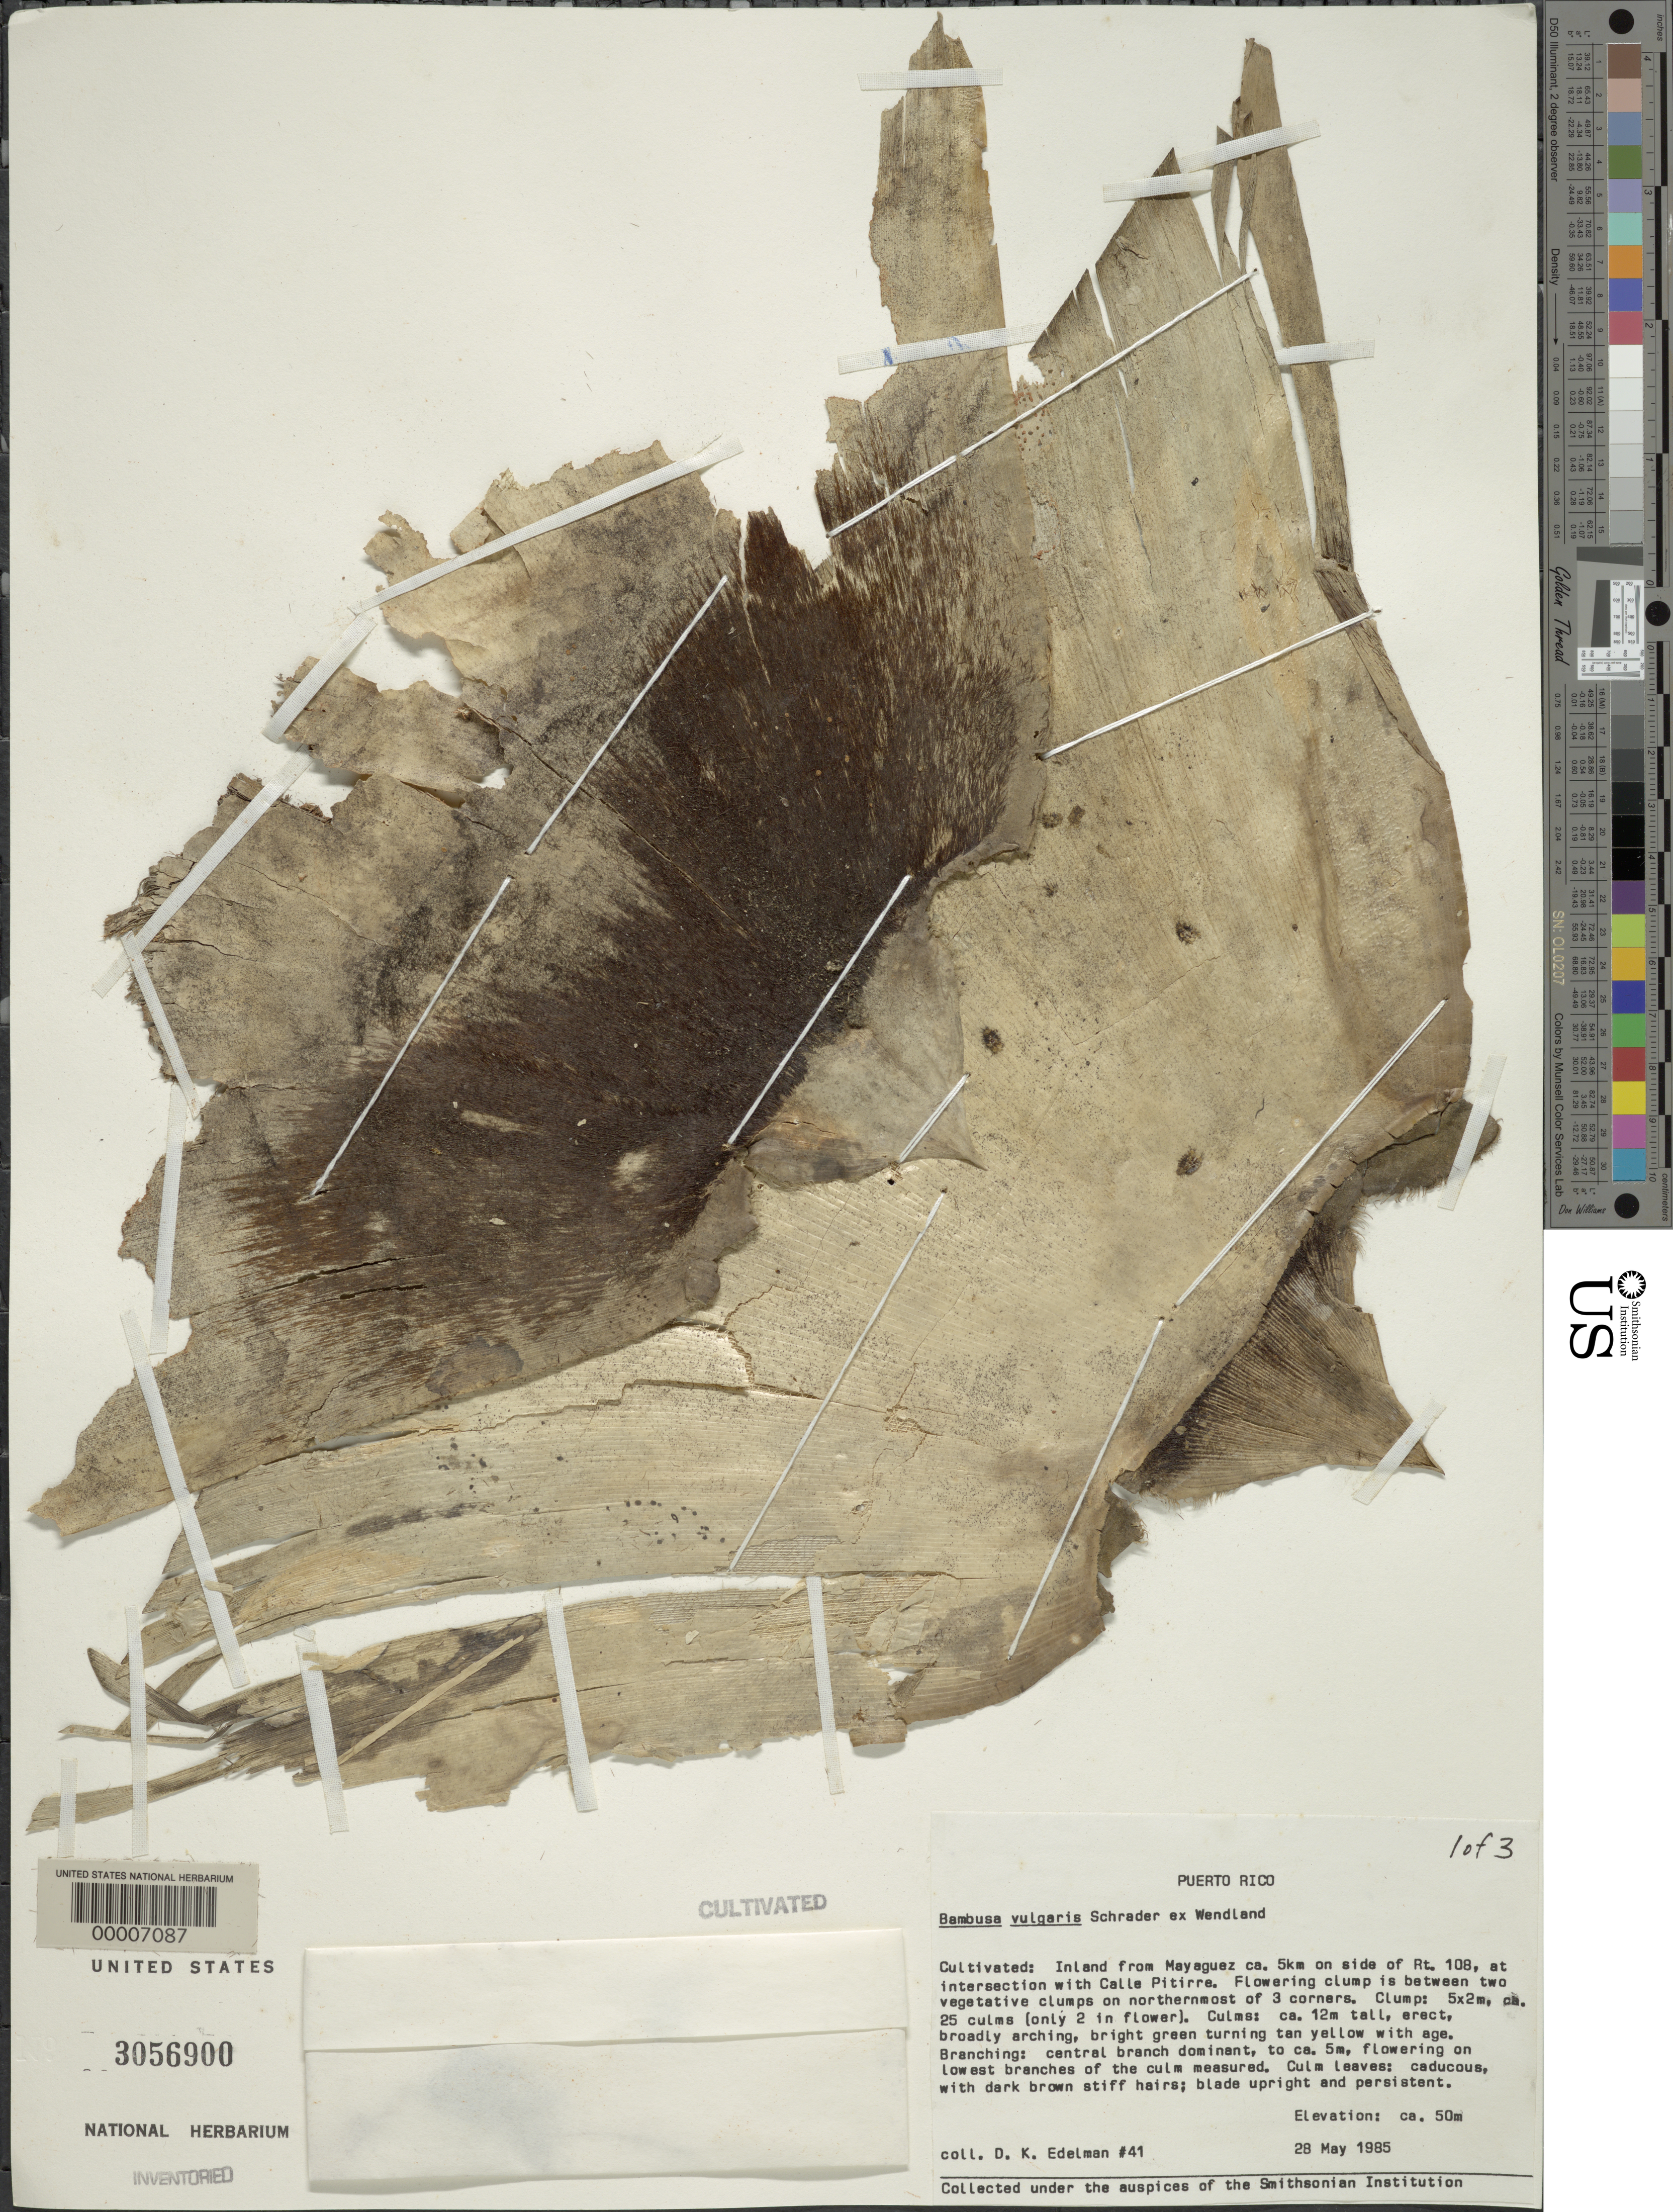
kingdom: Plantae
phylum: Tracheophyta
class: Liliopsida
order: Poales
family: Poaceae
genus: Bambusa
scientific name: Bambusa vulgaris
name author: Schrad. ex J.C. Wendl.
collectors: D. Edelman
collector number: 41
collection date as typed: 28 May 1985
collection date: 1985-05-28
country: Puerto Rico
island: Greater Antilles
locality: Mayaguez, calle pitirre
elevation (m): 50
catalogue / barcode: US 3056900